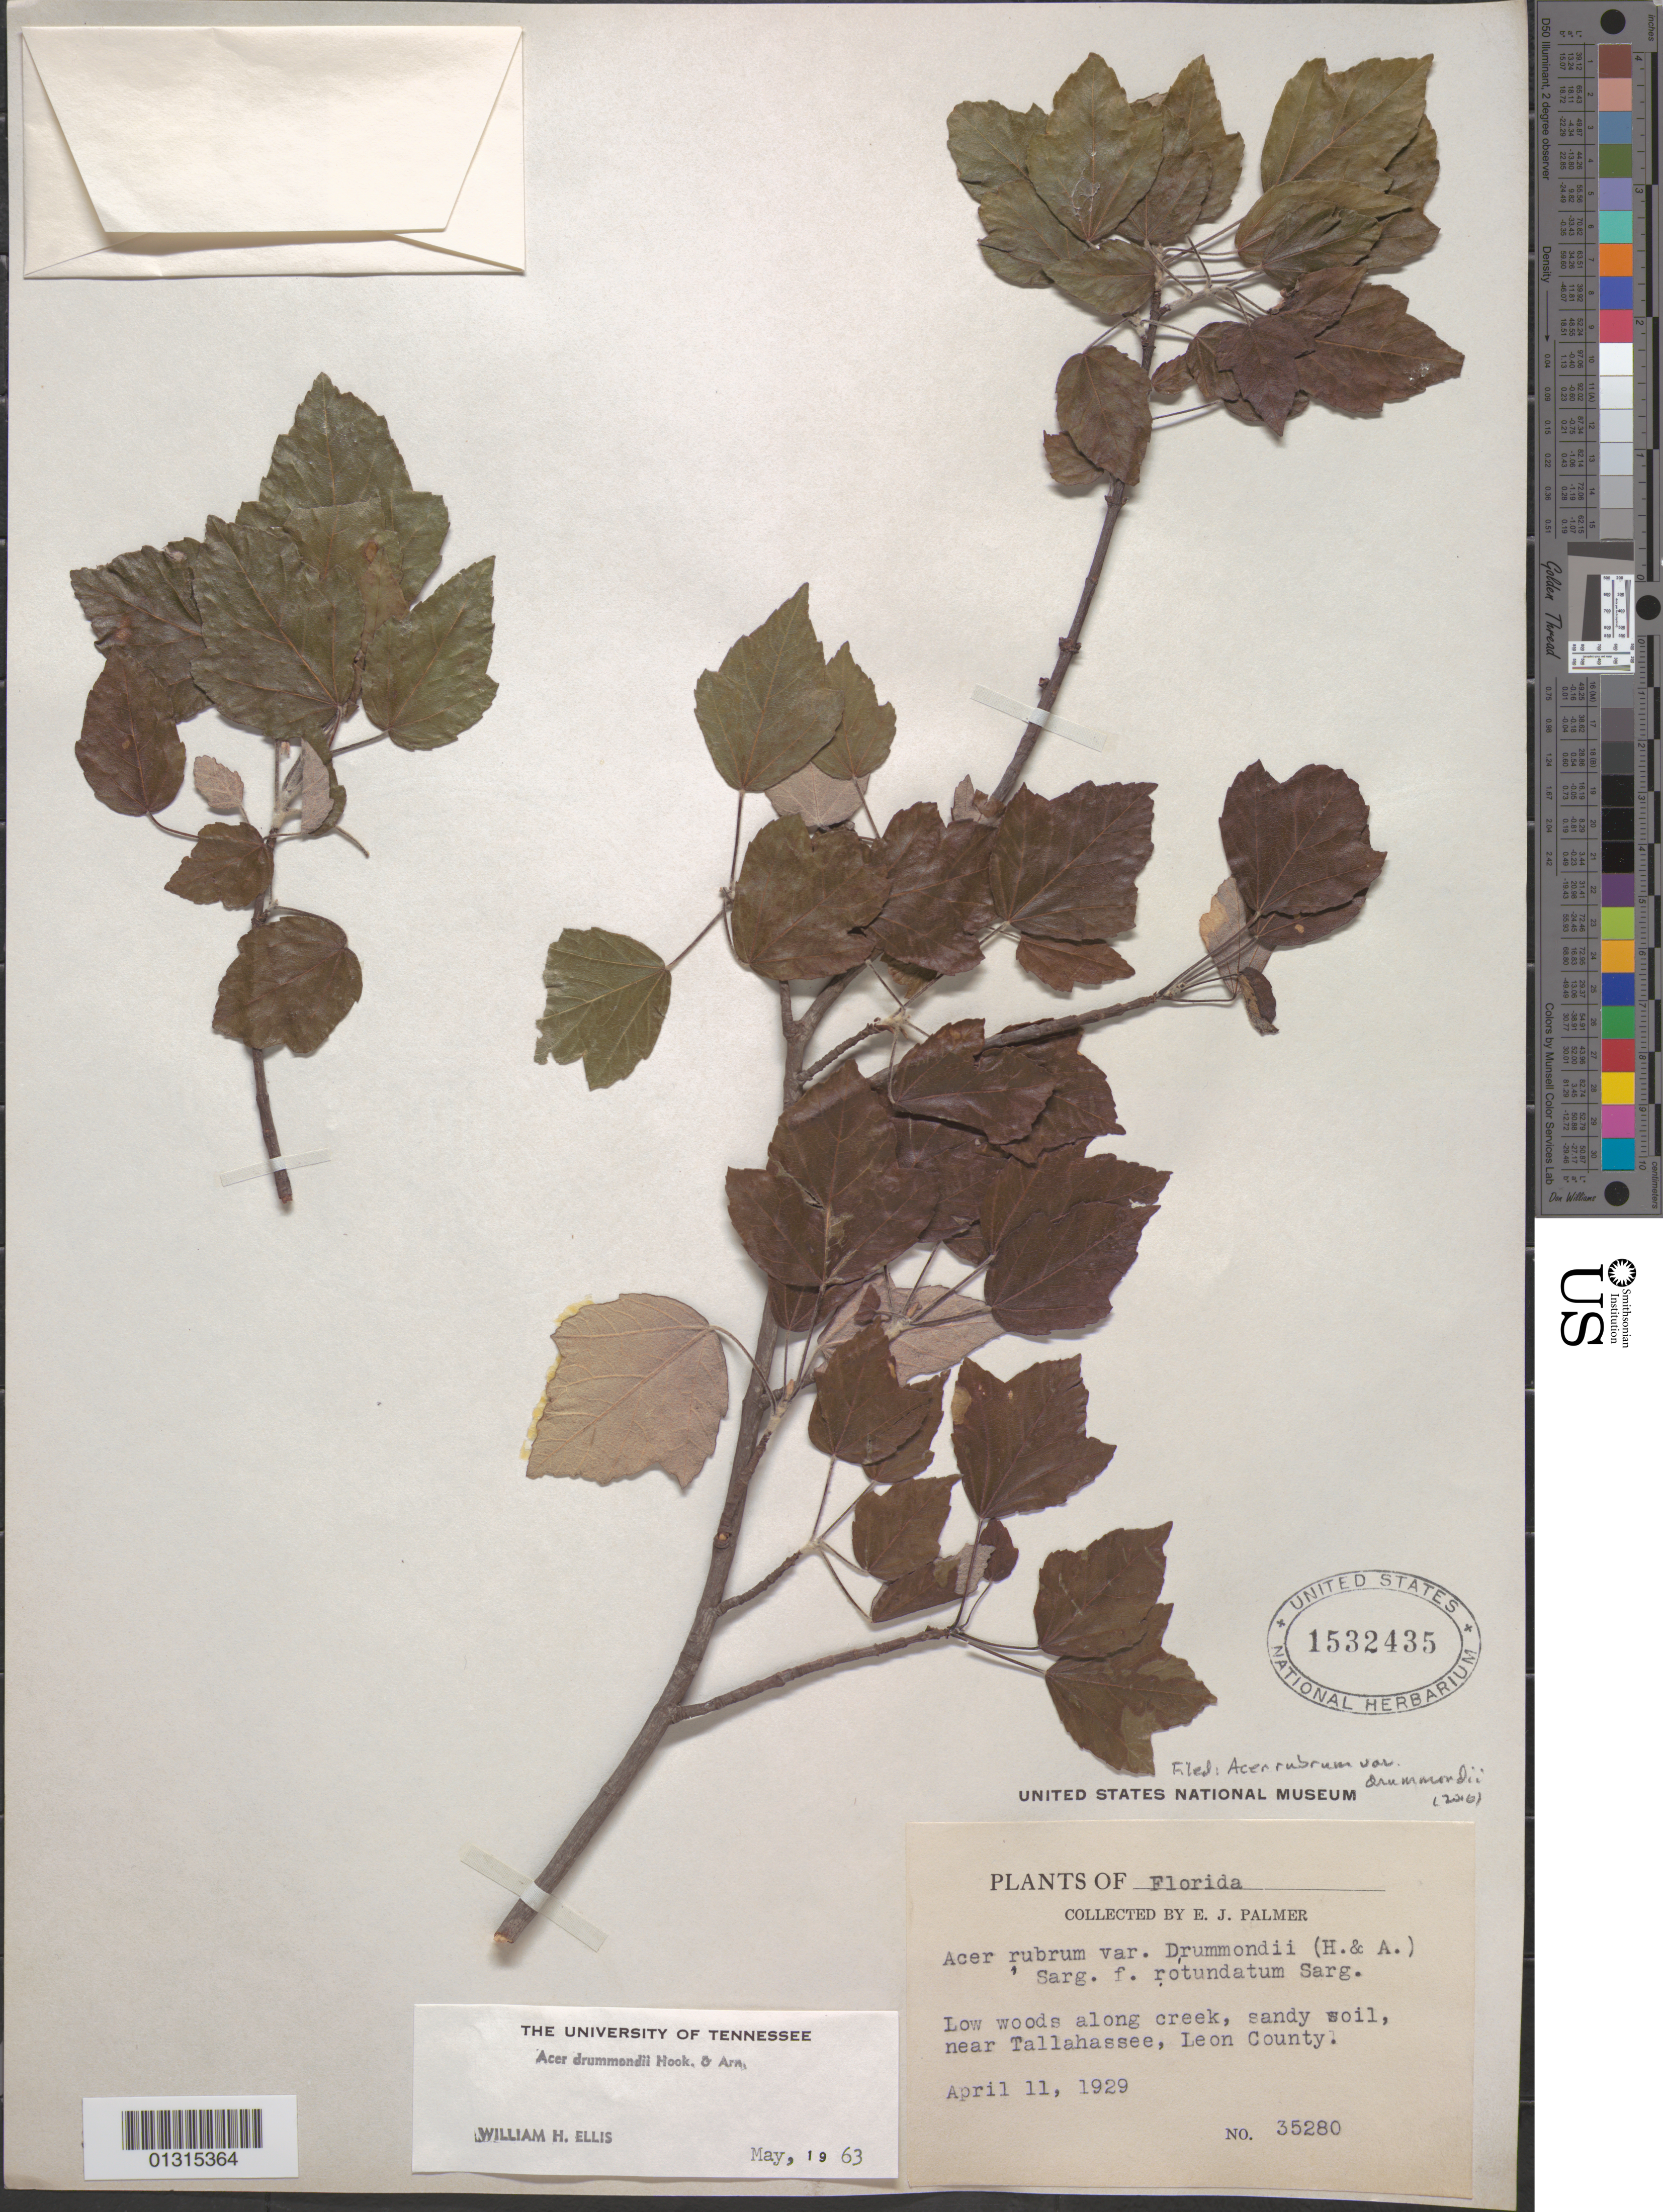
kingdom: Plantae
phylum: Tracheophyta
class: Magnoliopsida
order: Sapindales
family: Sapindaceae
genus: Acer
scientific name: Acer rubrum var. drummondi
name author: (Hook. & Arn. ex Nutt.) Sarg.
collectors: E. J. Palmer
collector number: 35280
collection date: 1929-04-11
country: United States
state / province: Florida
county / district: Leon County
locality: Leon County, near Tallahassee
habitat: Low woods along creek, sandy soil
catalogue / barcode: US 1532435